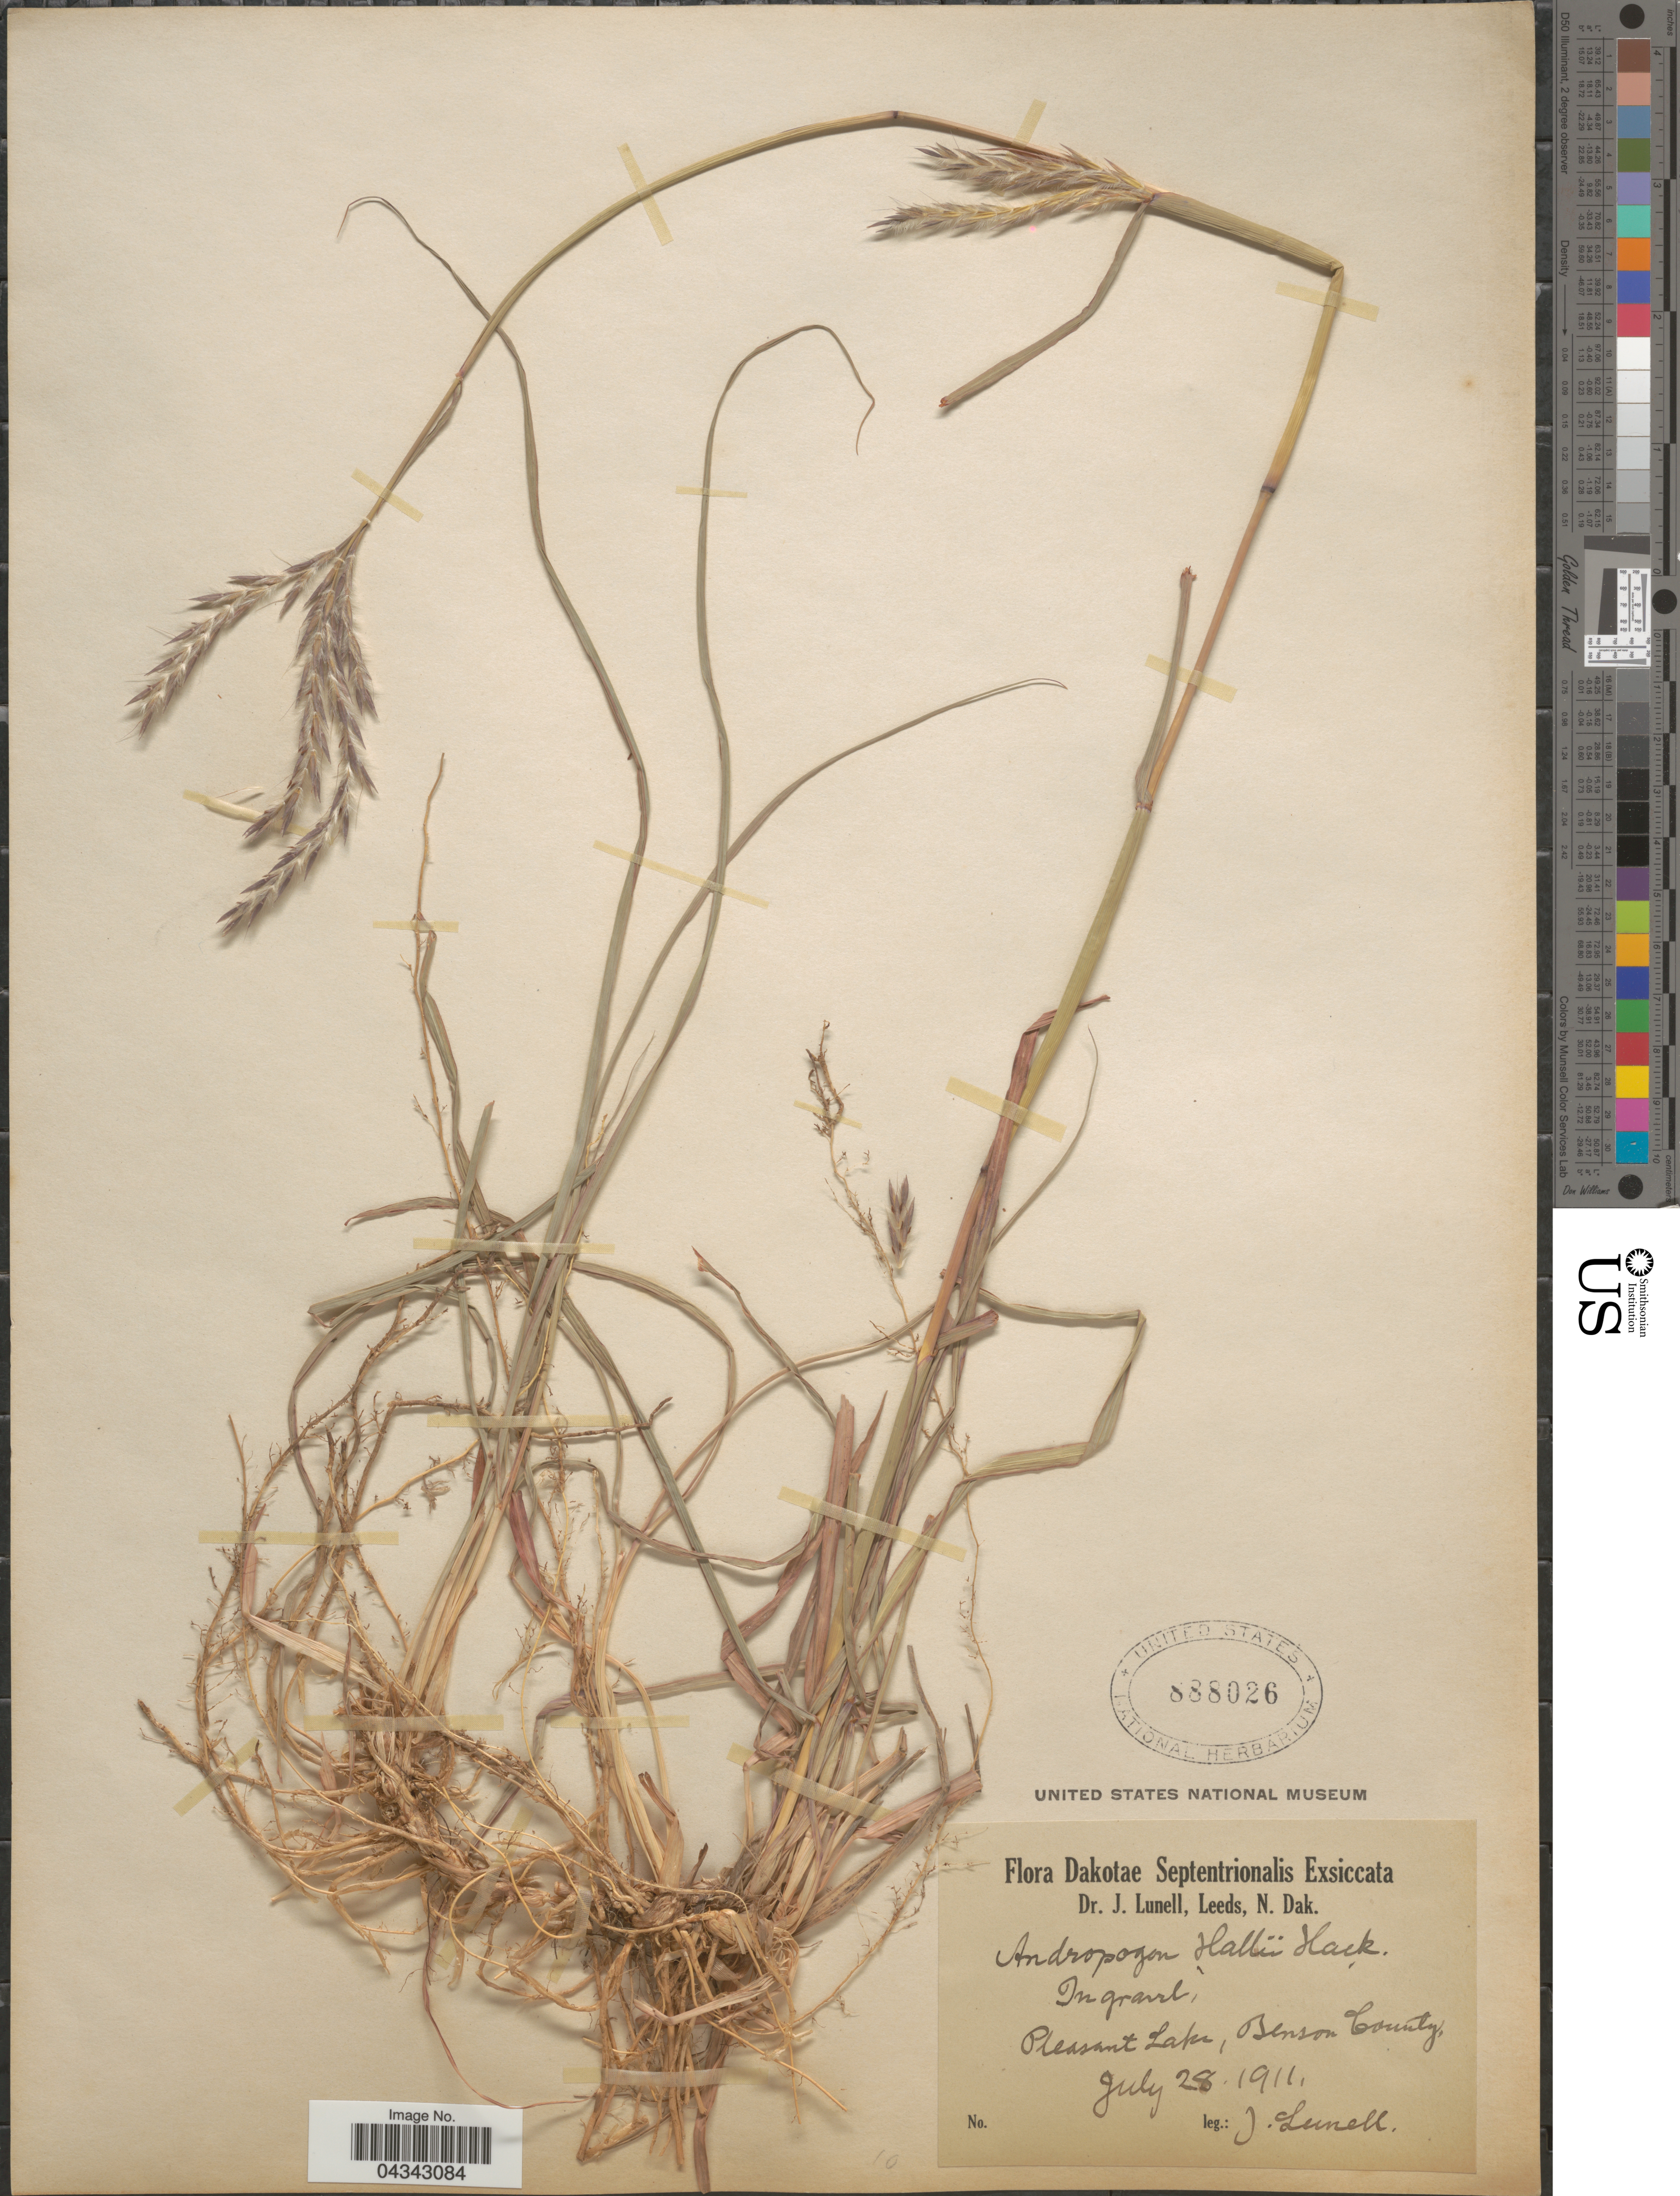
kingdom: Plantae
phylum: Tracheophyta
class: Liliopsida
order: Poales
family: Poaceae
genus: Andropogon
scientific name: Andropogon gerardii subsp. hallii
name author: (Hack.) Wipff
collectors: J. Lunell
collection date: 1911-07-28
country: United States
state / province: North Dakota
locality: Dakotae Septentrionalis. Pleasant Lake, Benson County.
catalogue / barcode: US 888026